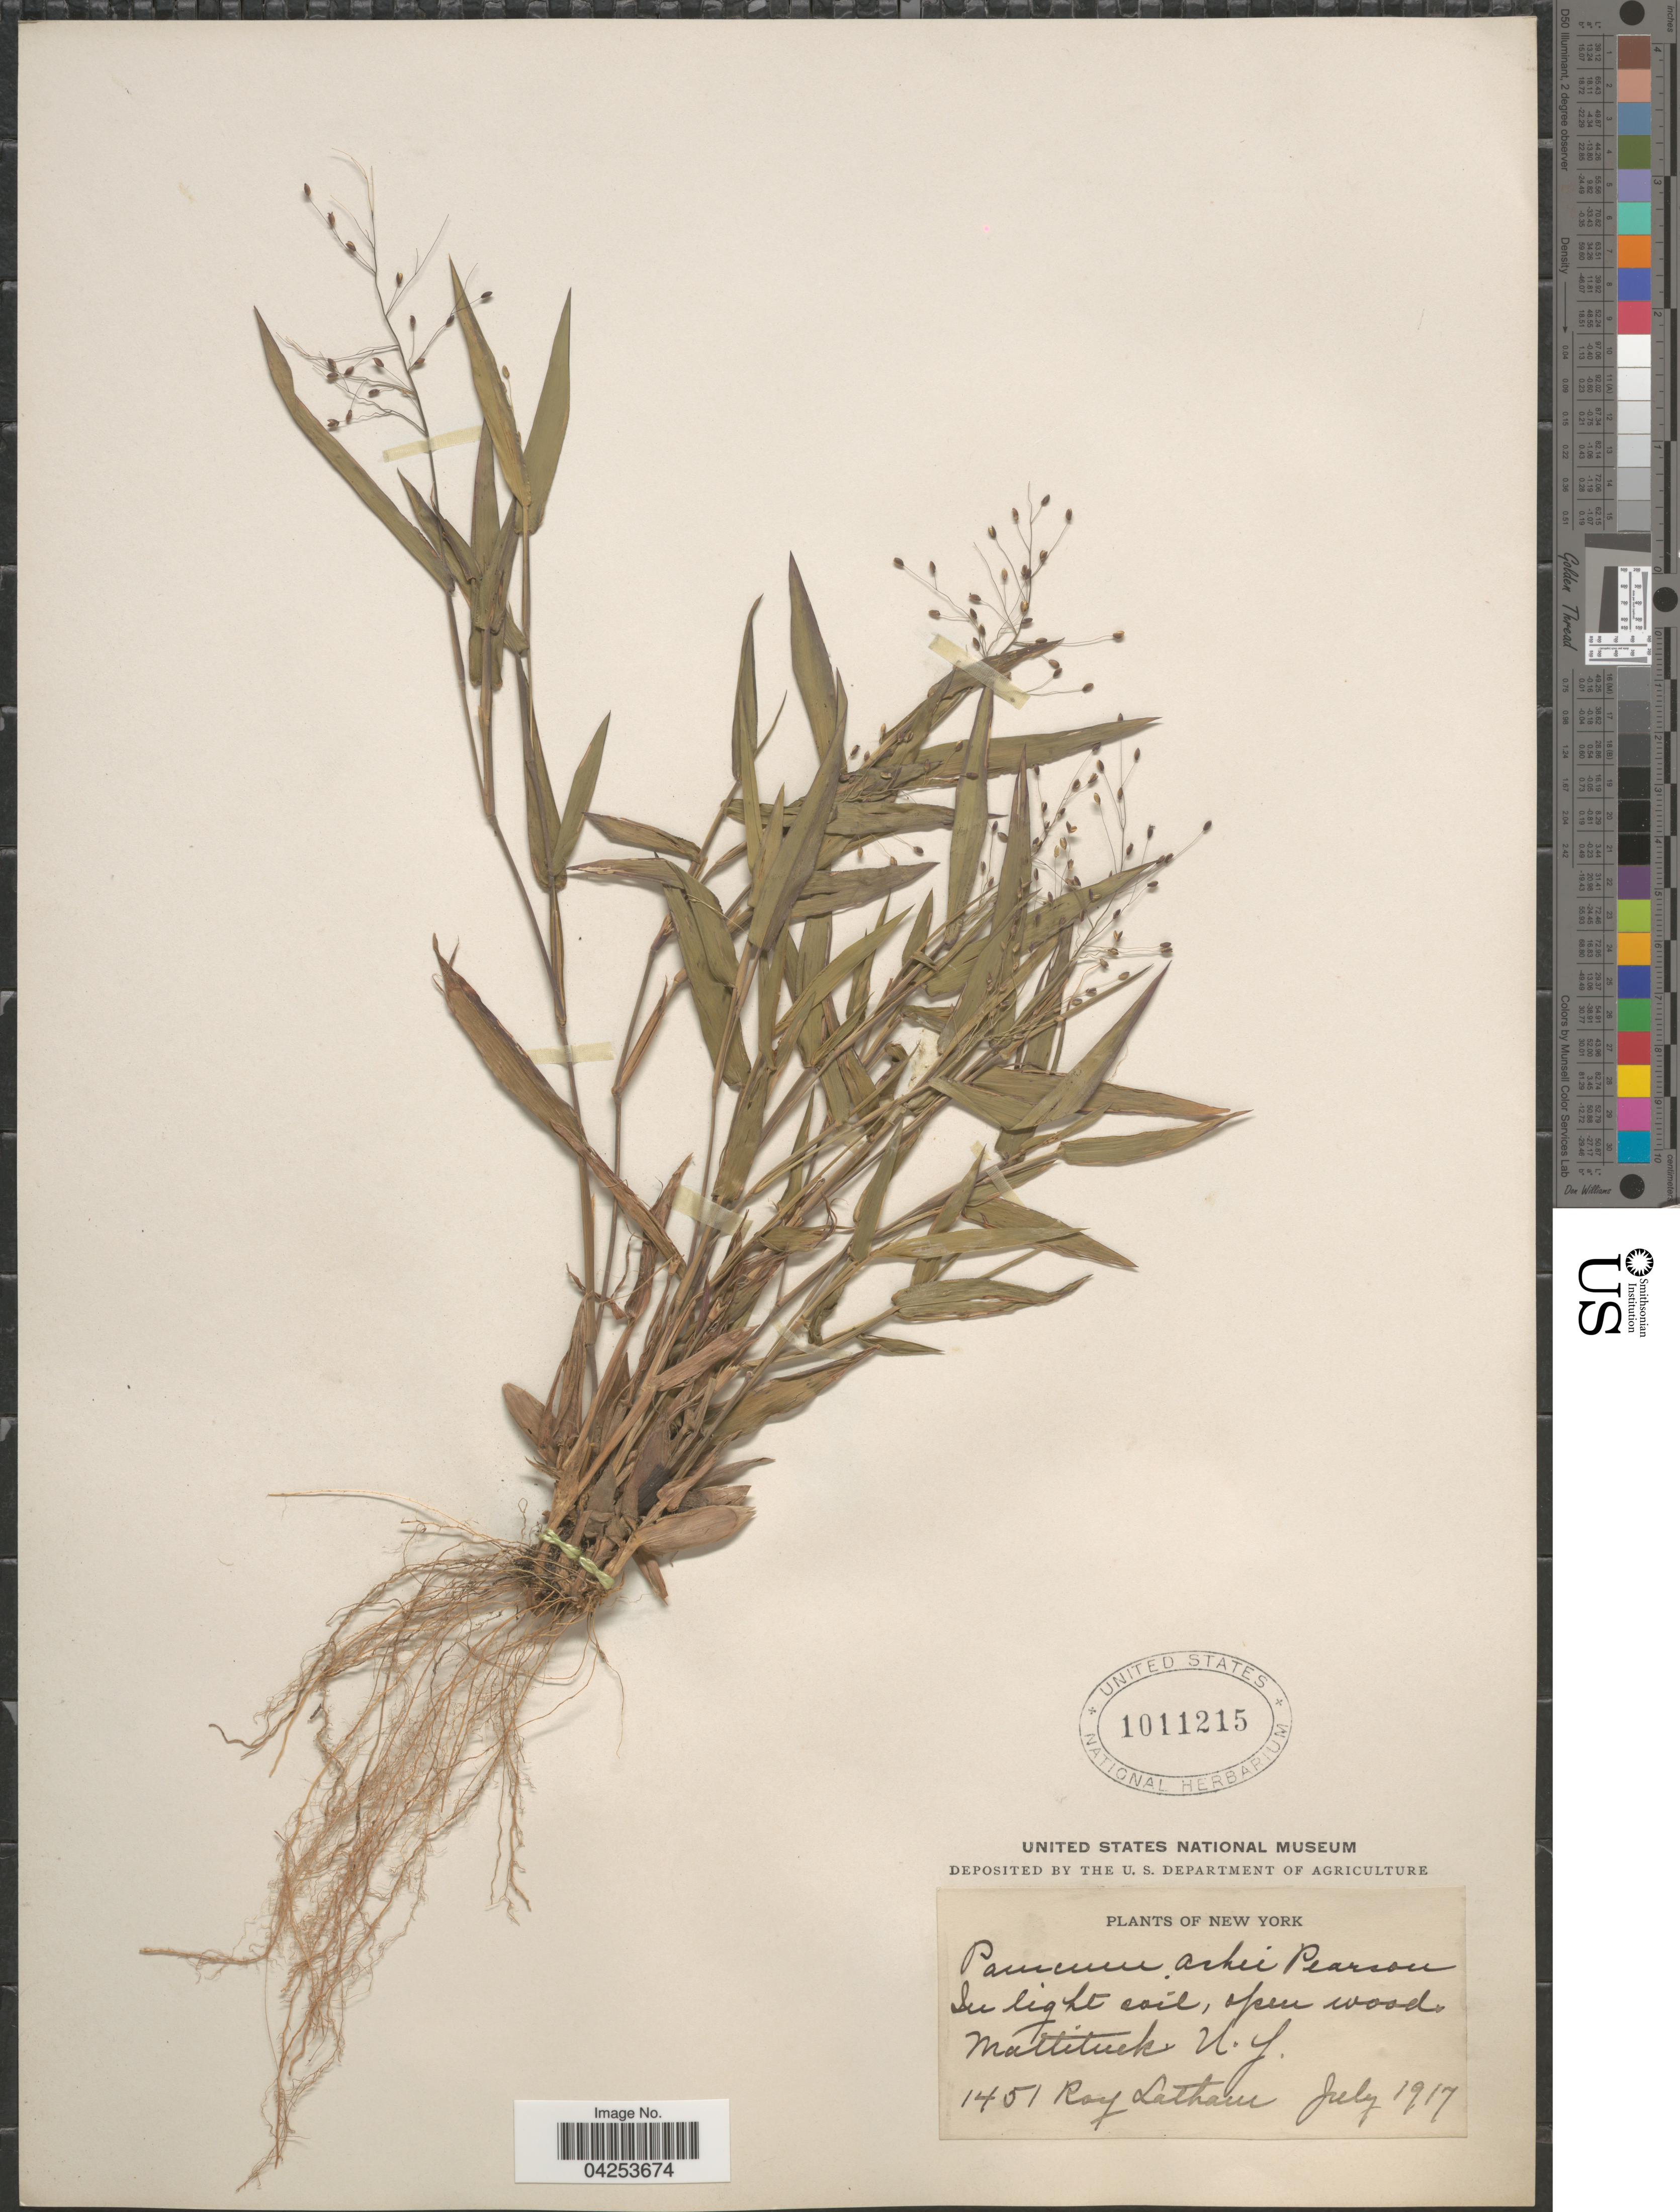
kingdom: Plantae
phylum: Tracheophyta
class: Liliopsida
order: Poales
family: Poaceae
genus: Dichanthelium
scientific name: Dichanthelium commutatum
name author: (Schult.) Gould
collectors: R. Latham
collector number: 1451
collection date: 1917-07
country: United States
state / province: New York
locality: In light soil, open woods Mattituck.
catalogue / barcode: US 1011215